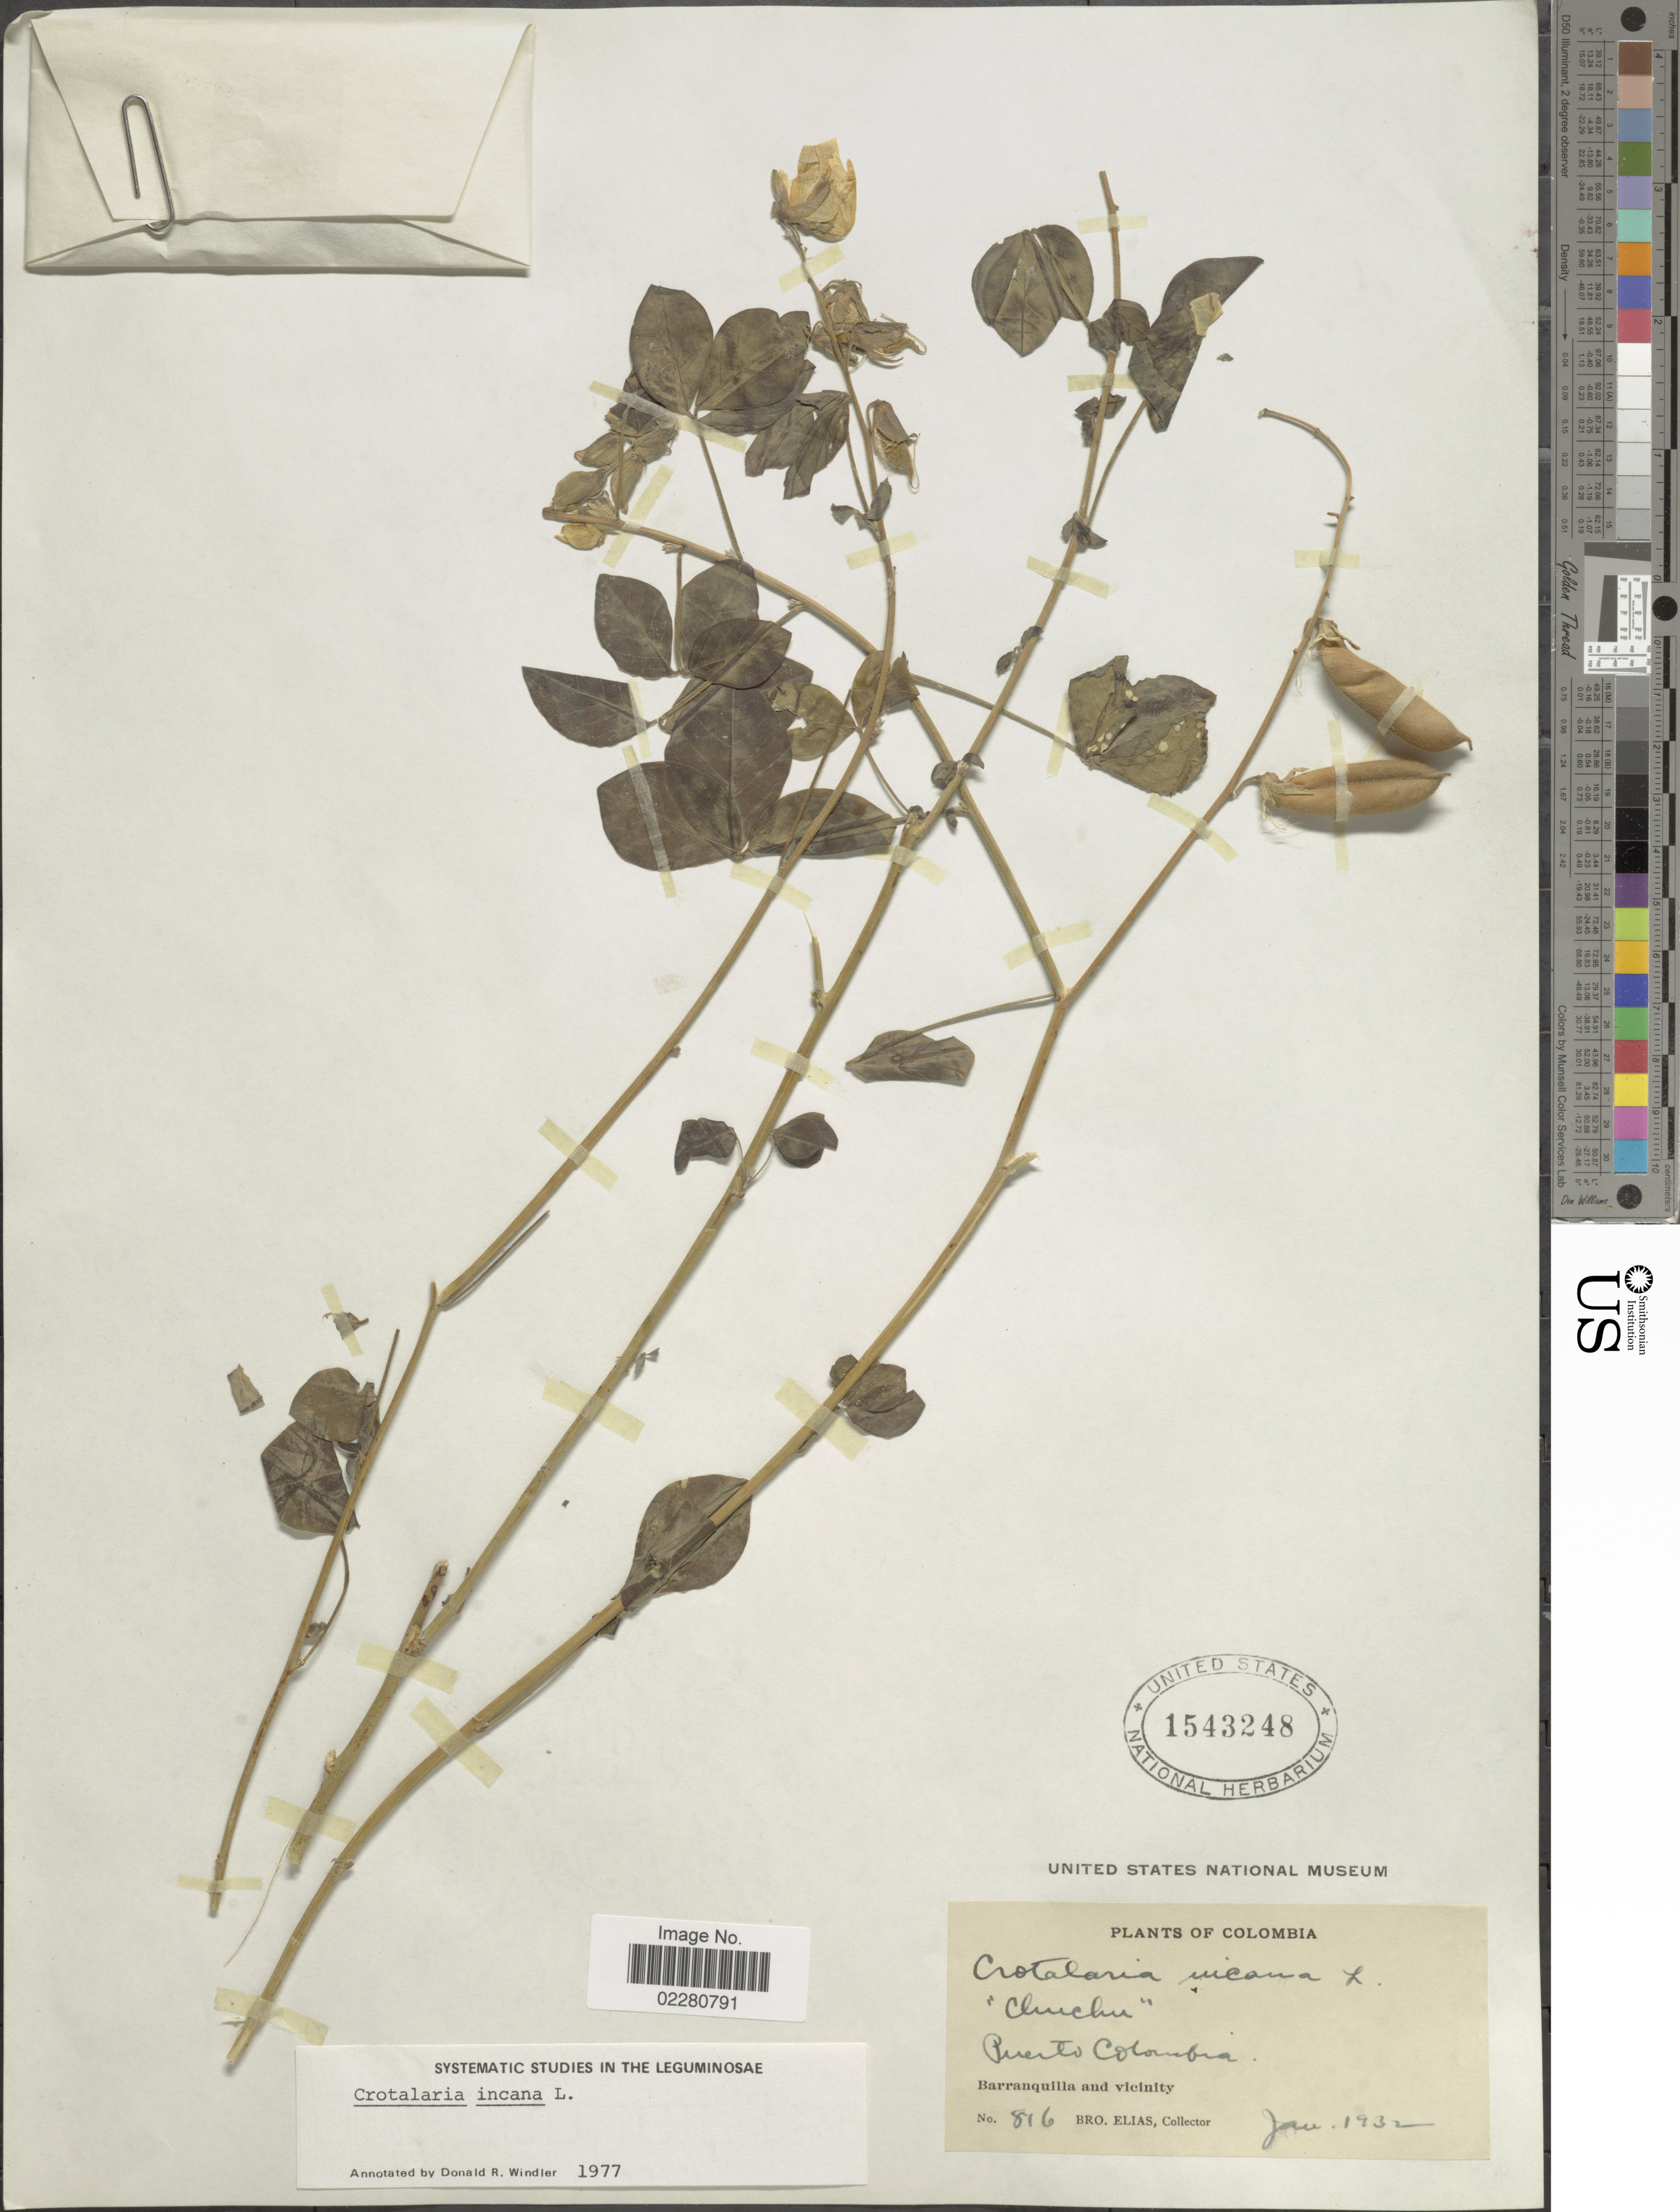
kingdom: Plantae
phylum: Tracheophyta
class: Magnoliopsida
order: Fabales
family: Fabaceae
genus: Crotalaria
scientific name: Crotalaria incana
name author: L.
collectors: Bro. Elias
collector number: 816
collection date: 1932-01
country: Colombia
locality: Puerto Colombia. Barranquilla and vicinity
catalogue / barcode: US 1543248